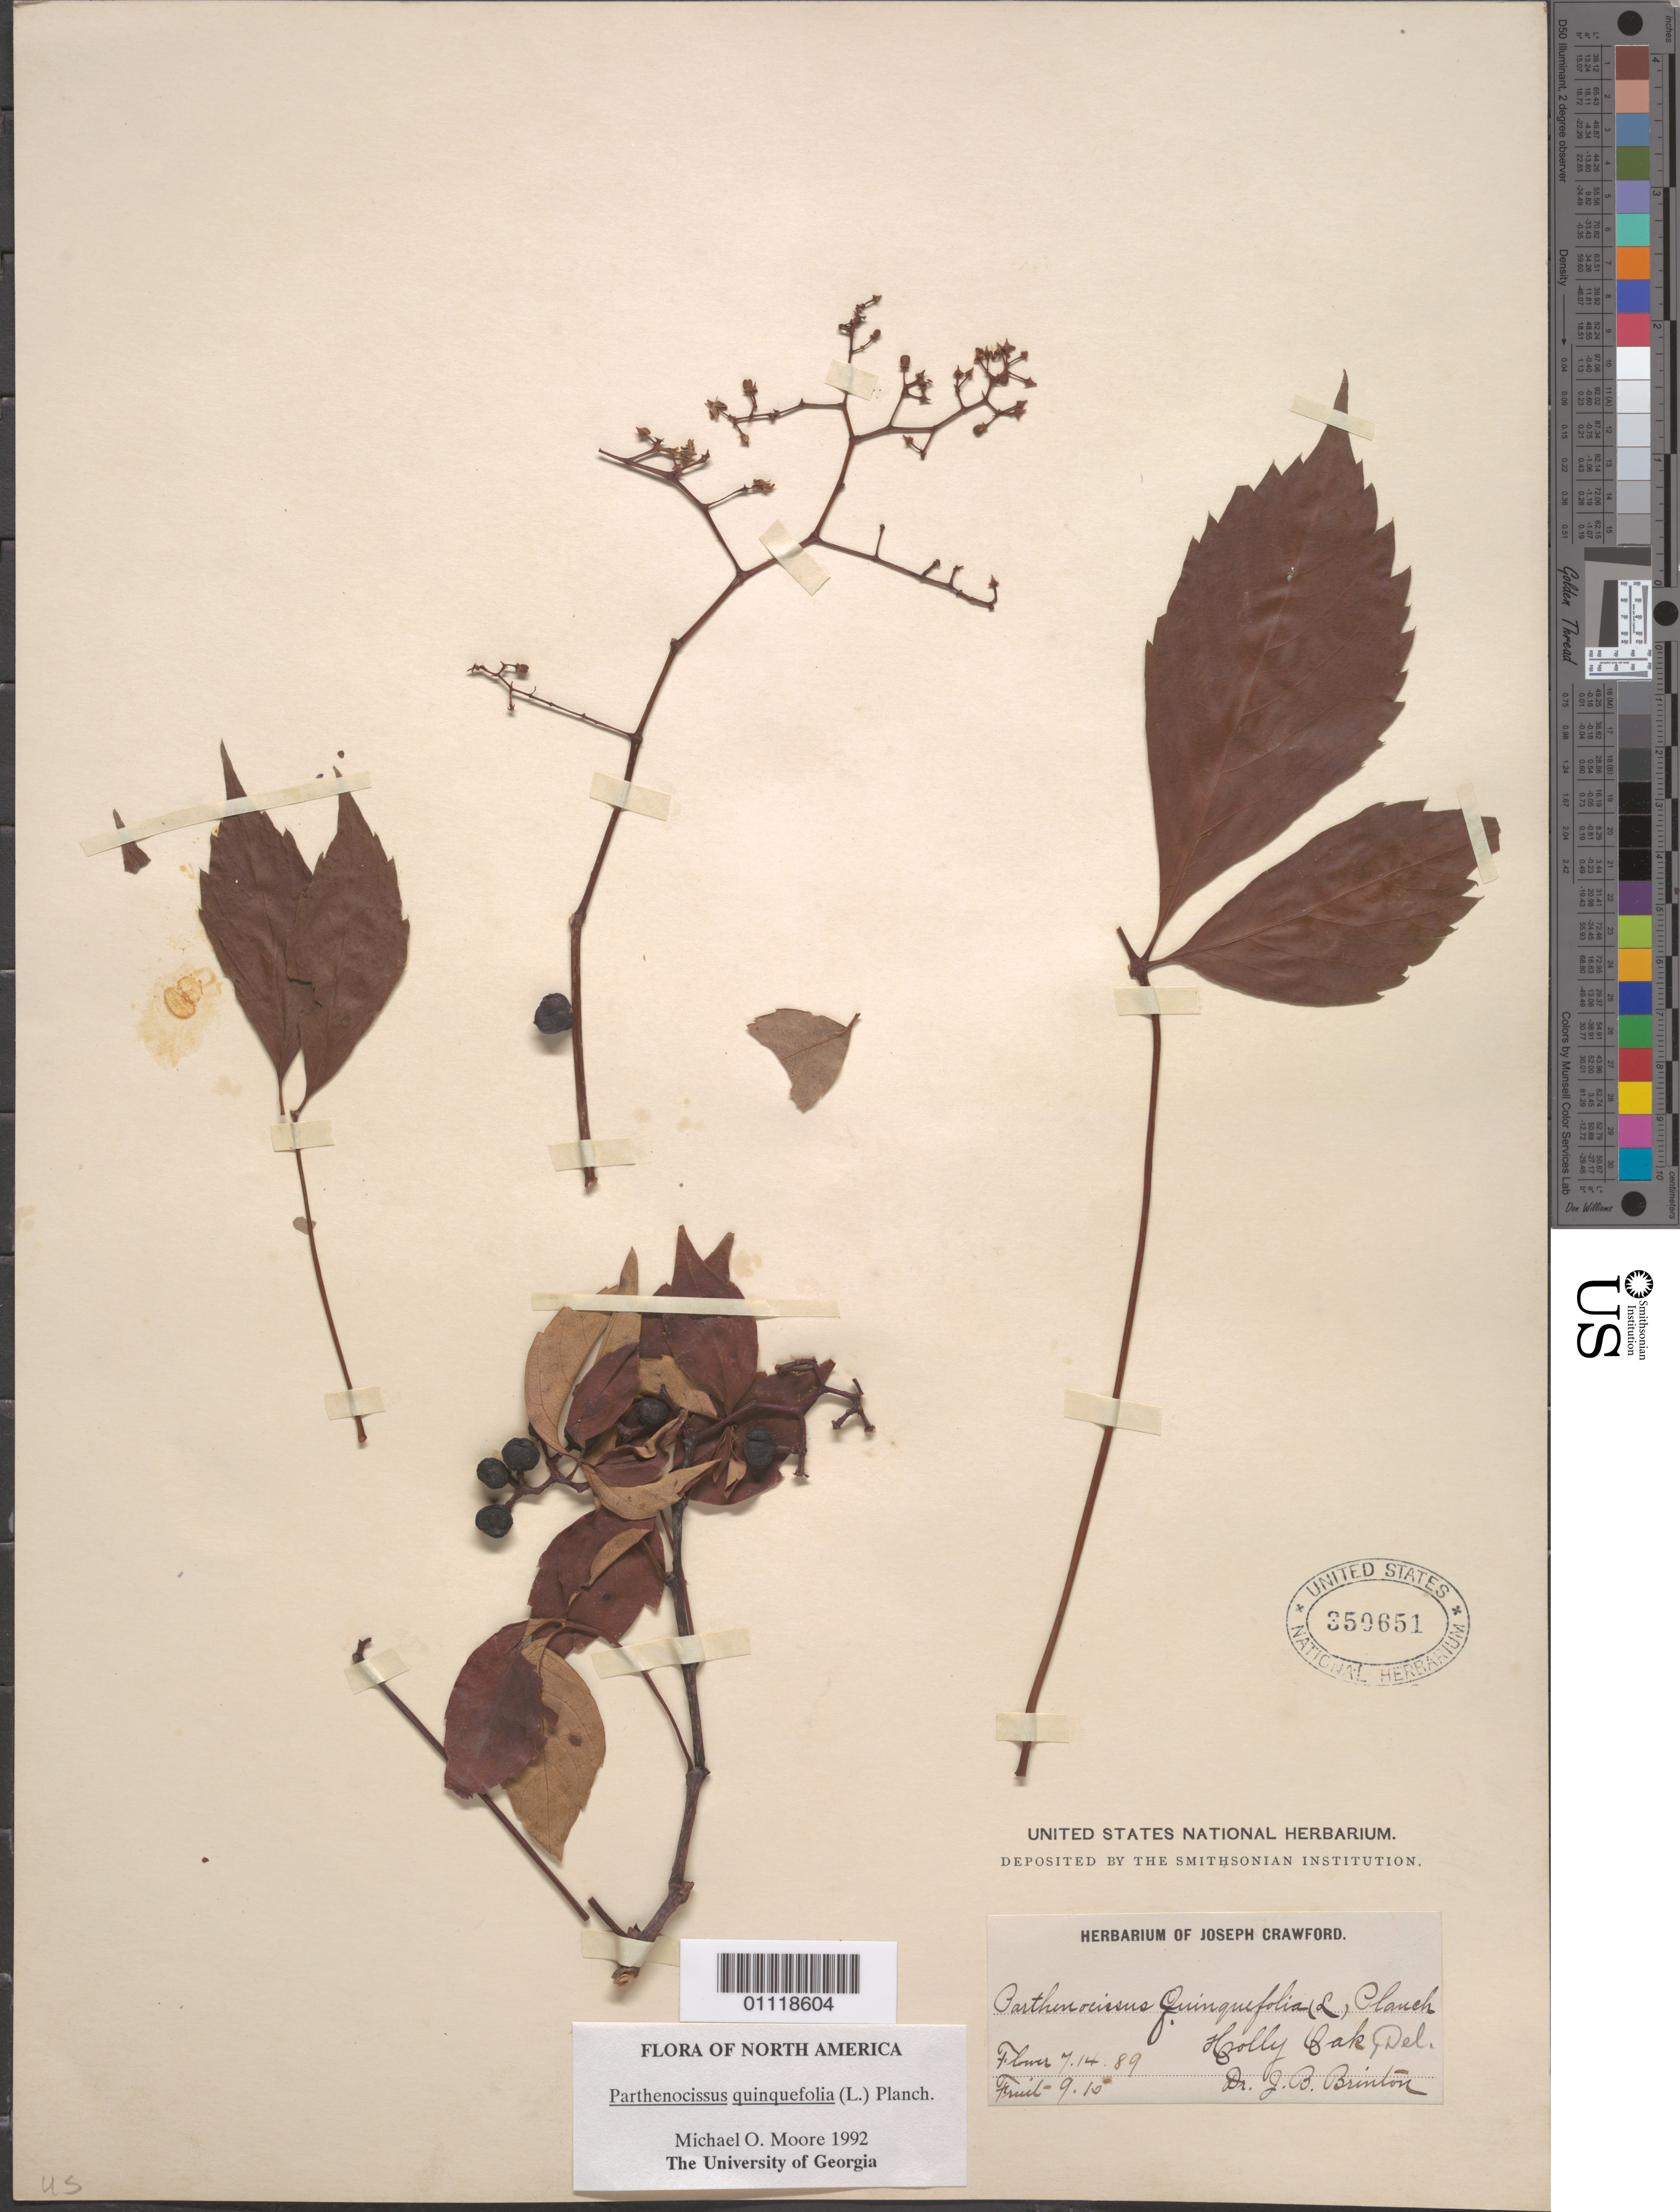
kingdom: Plantae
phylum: Tracheophyta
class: Magnoliopsida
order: Vitales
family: Vitaceae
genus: Parthenocissus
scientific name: Parthenocissus quinquefolia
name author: (L.) Planch.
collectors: J. Crawford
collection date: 1889-07-14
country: United States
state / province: Delaware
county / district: New Castle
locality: Holly Oak.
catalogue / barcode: US 350651